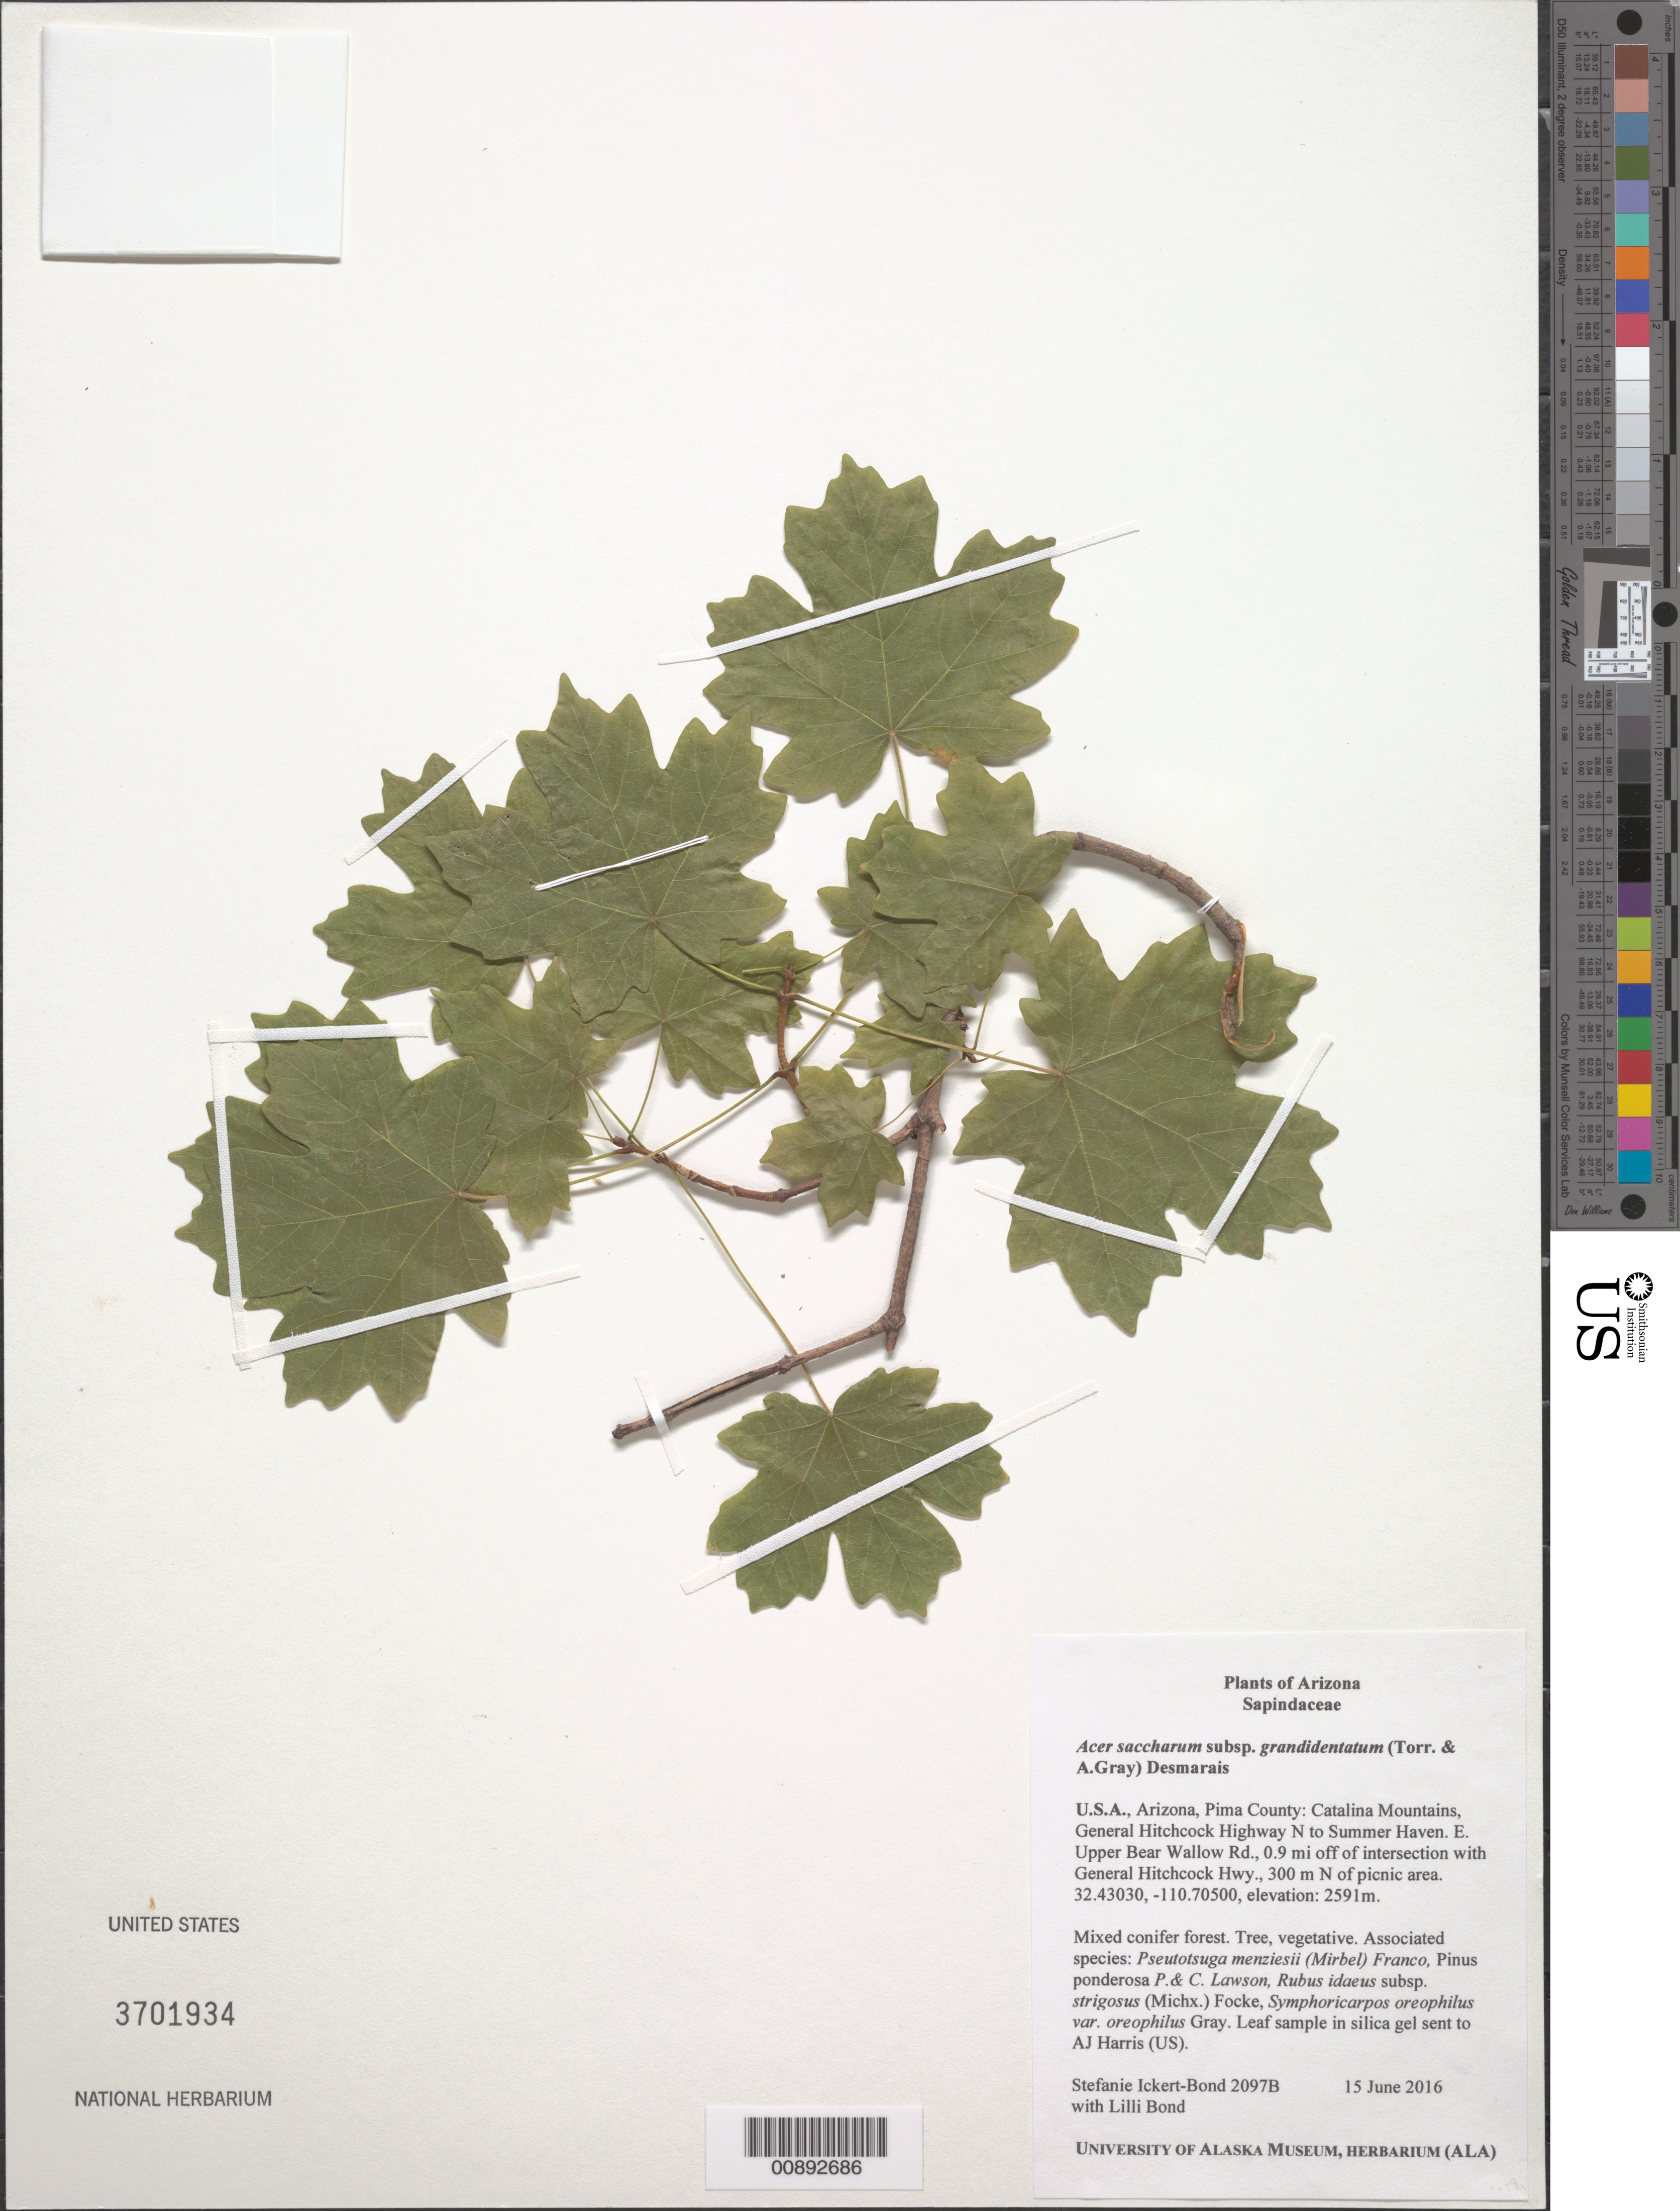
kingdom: Plantae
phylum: Tracheophyta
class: Magnoliopsida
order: Sapindales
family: Sapindaceae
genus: Acer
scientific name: Acer saccharum subsp. grandidentatum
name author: (Torr. & A. Gray) Desmarais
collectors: S. Ickert-Bond & L. Bond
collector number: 2097B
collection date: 2016-06-15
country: United States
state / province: Arizona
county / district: Pima County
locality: Catalina Mountains, General Hitchcock Highway N to Summer Have. E. Upper Bear Wallow Rd., 0.9 mi off of interscetion with General Hitchcock Hwy., 300 m N of picnic area.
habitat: Mixed conifer forest.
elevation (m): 2591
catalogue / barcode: US 3701934